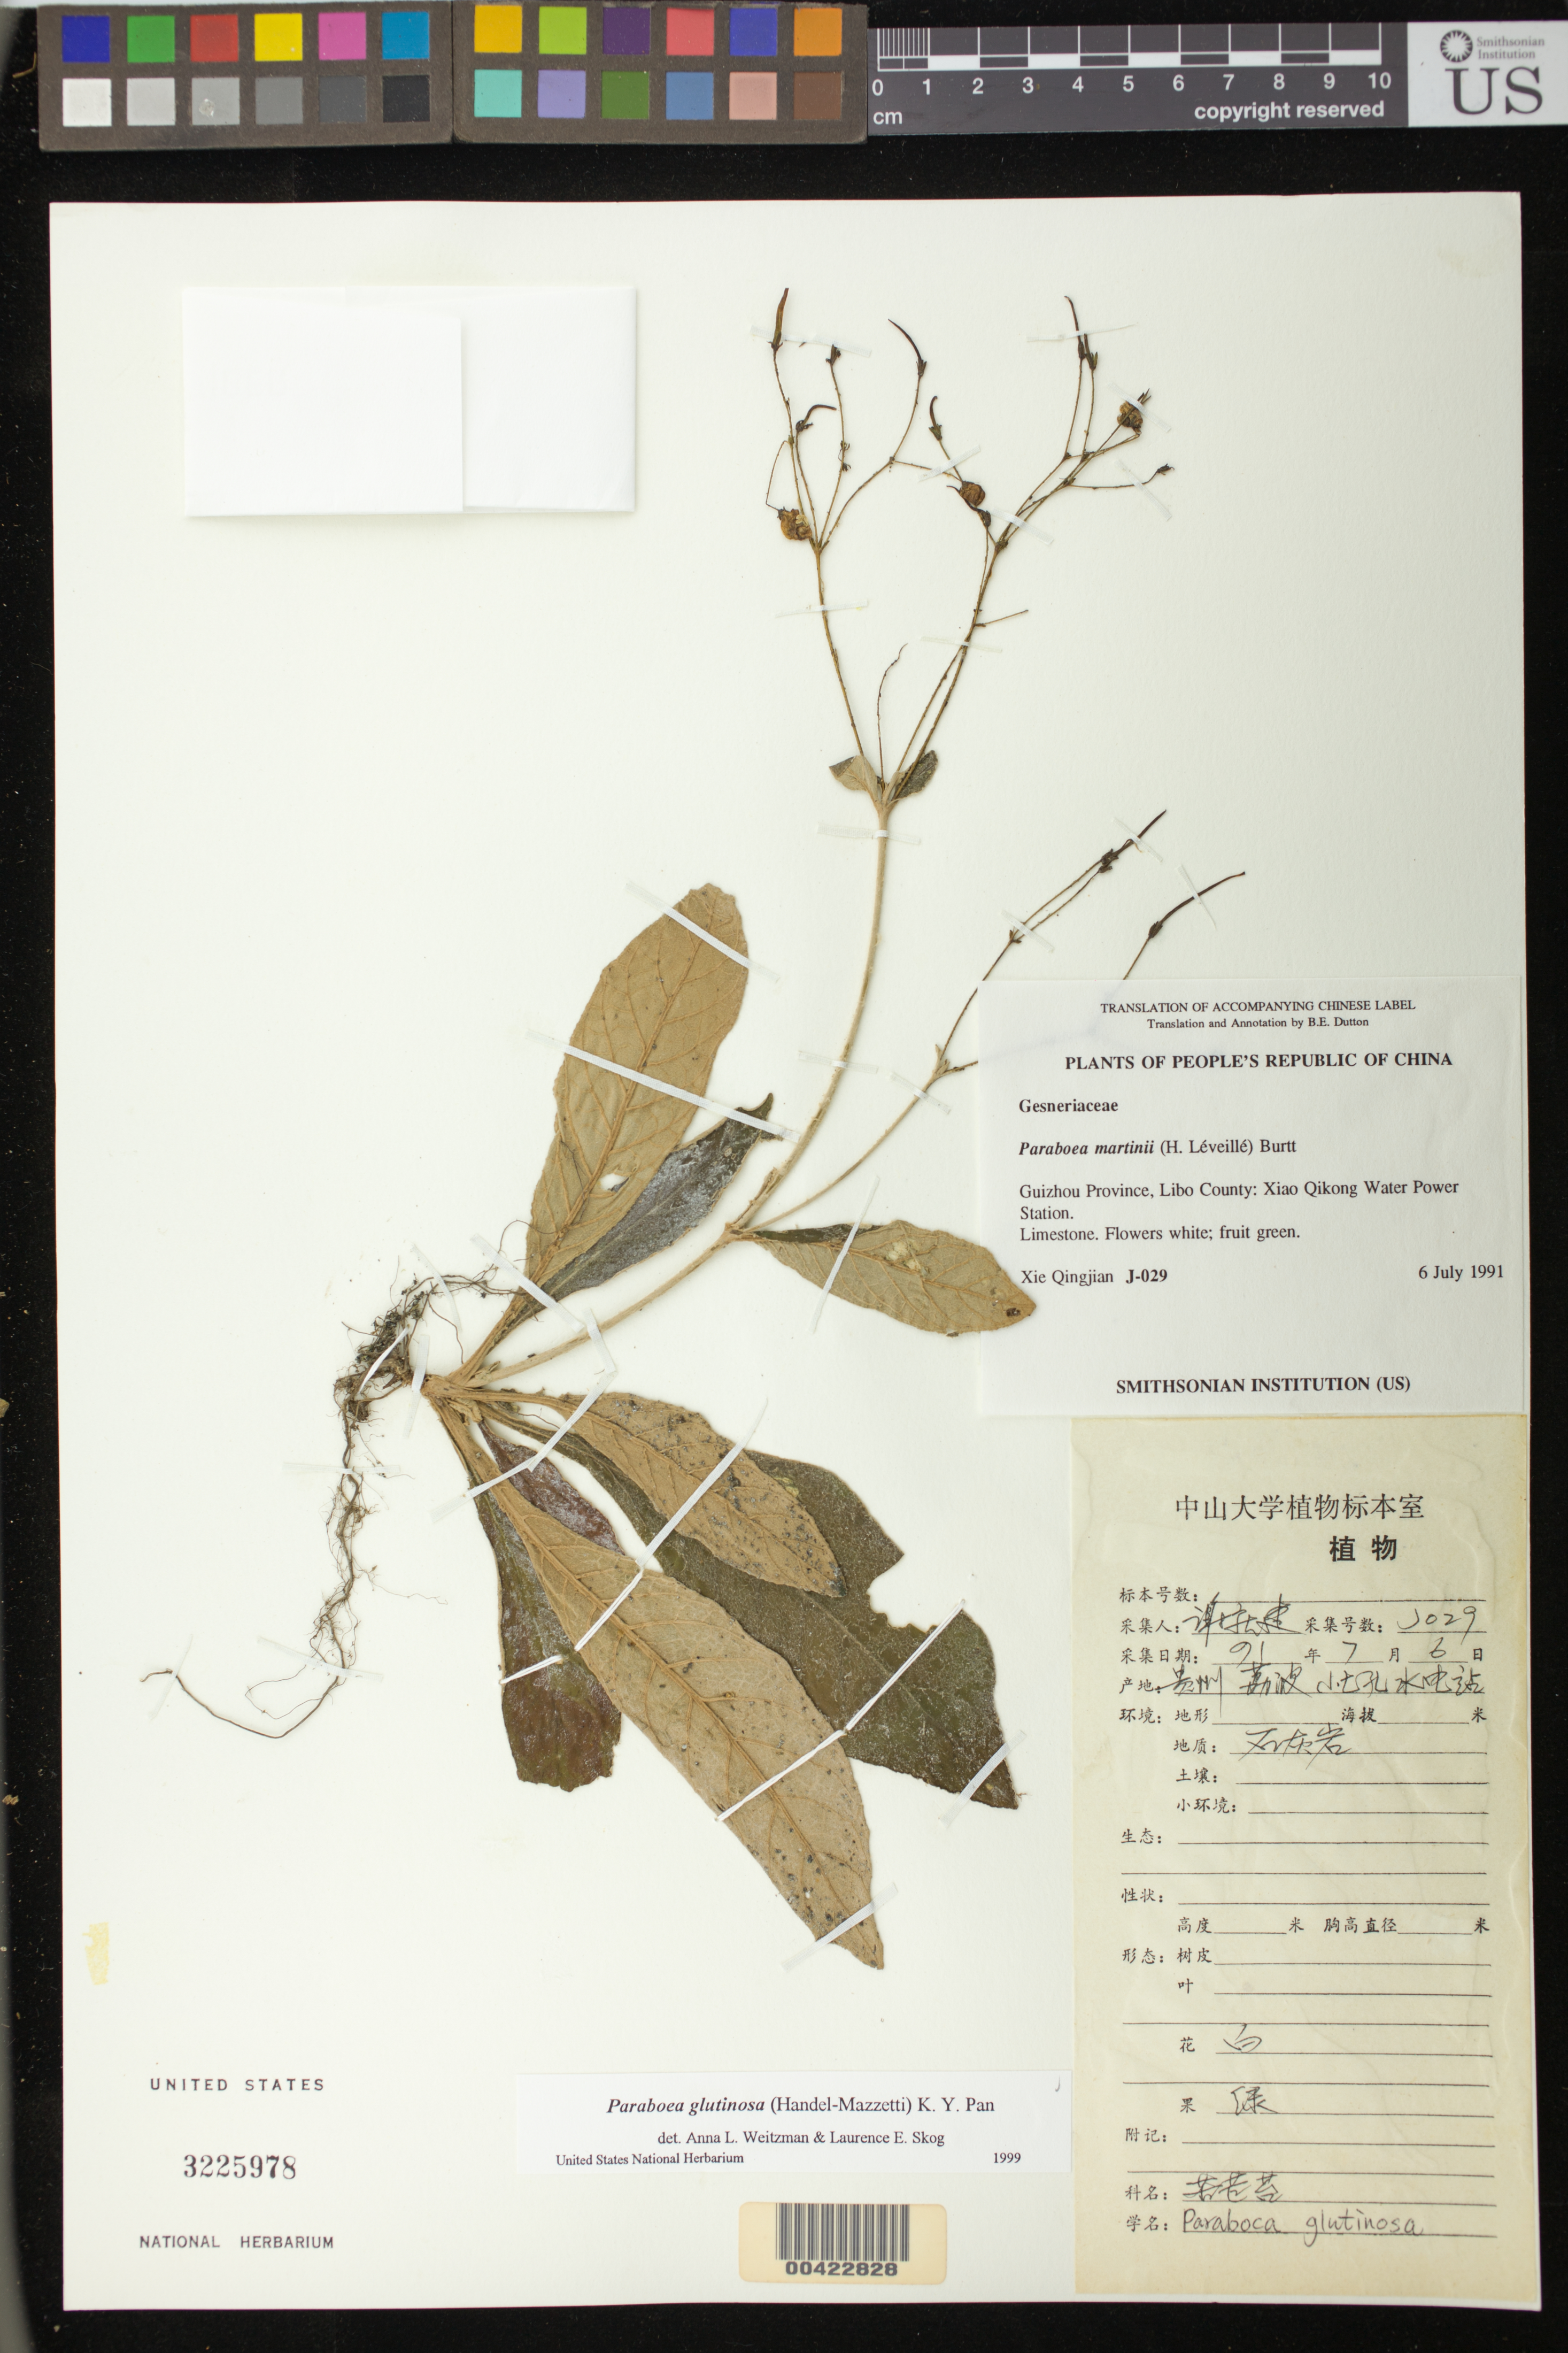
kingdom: Plantae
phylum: Tracheophyta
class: Magnoliopsida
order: Lamiales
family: Gesneriaceae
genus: Paraboea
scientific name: Paraboea glutinosa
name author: (Hand.-Mazz.) K.Y. Pan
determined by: Weitzman, A. L.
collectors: Q. Xie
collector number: J-029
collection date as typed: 06 Jul 1991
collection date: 1991-07-06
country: China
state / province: Guizhou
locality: Libo co., Xiao qikong water power station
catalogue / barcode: US 3225978